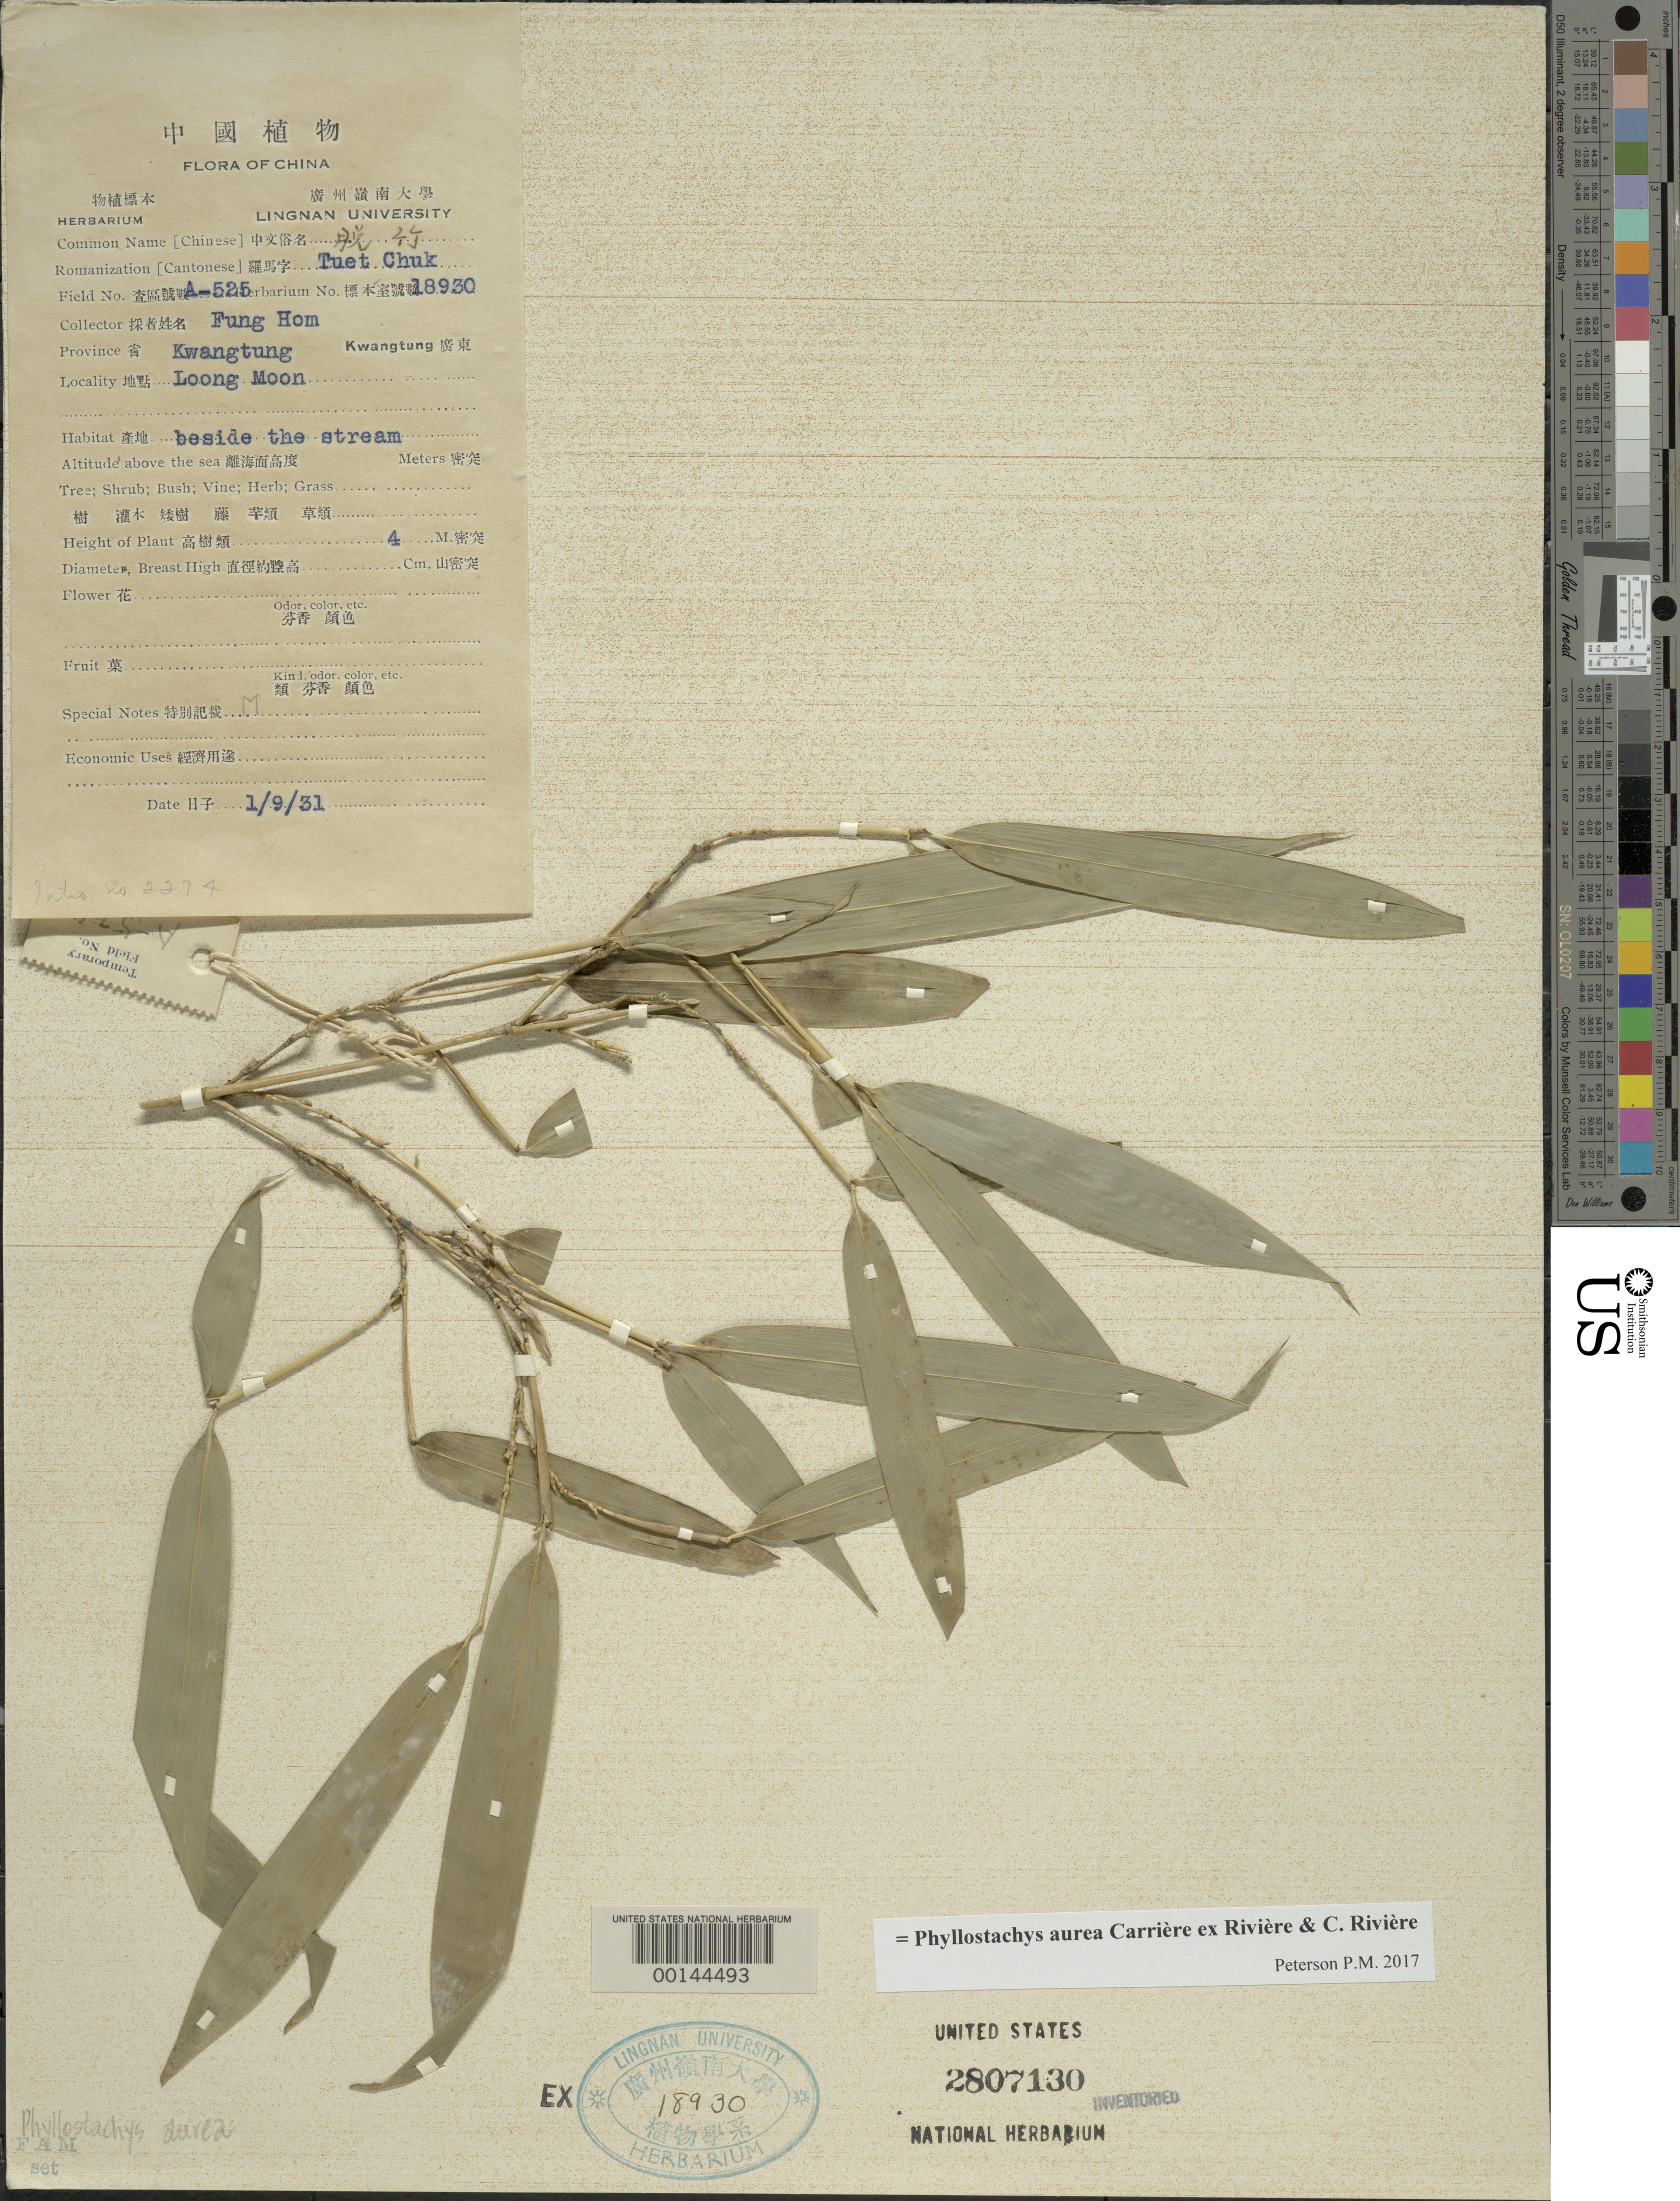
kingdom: Plantae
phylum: Tracheophyta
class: Liliopsida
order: Poales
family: Poaceae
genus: Phyllostachys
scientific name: Phyllostachys aurea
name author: Rivière & C. Rivière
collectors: H. L. Fung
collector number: A-525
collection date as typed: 09 Jan 1931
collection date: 1931-01-09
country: China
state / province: Guangdong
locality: Loong moon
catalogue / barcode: US 2807130